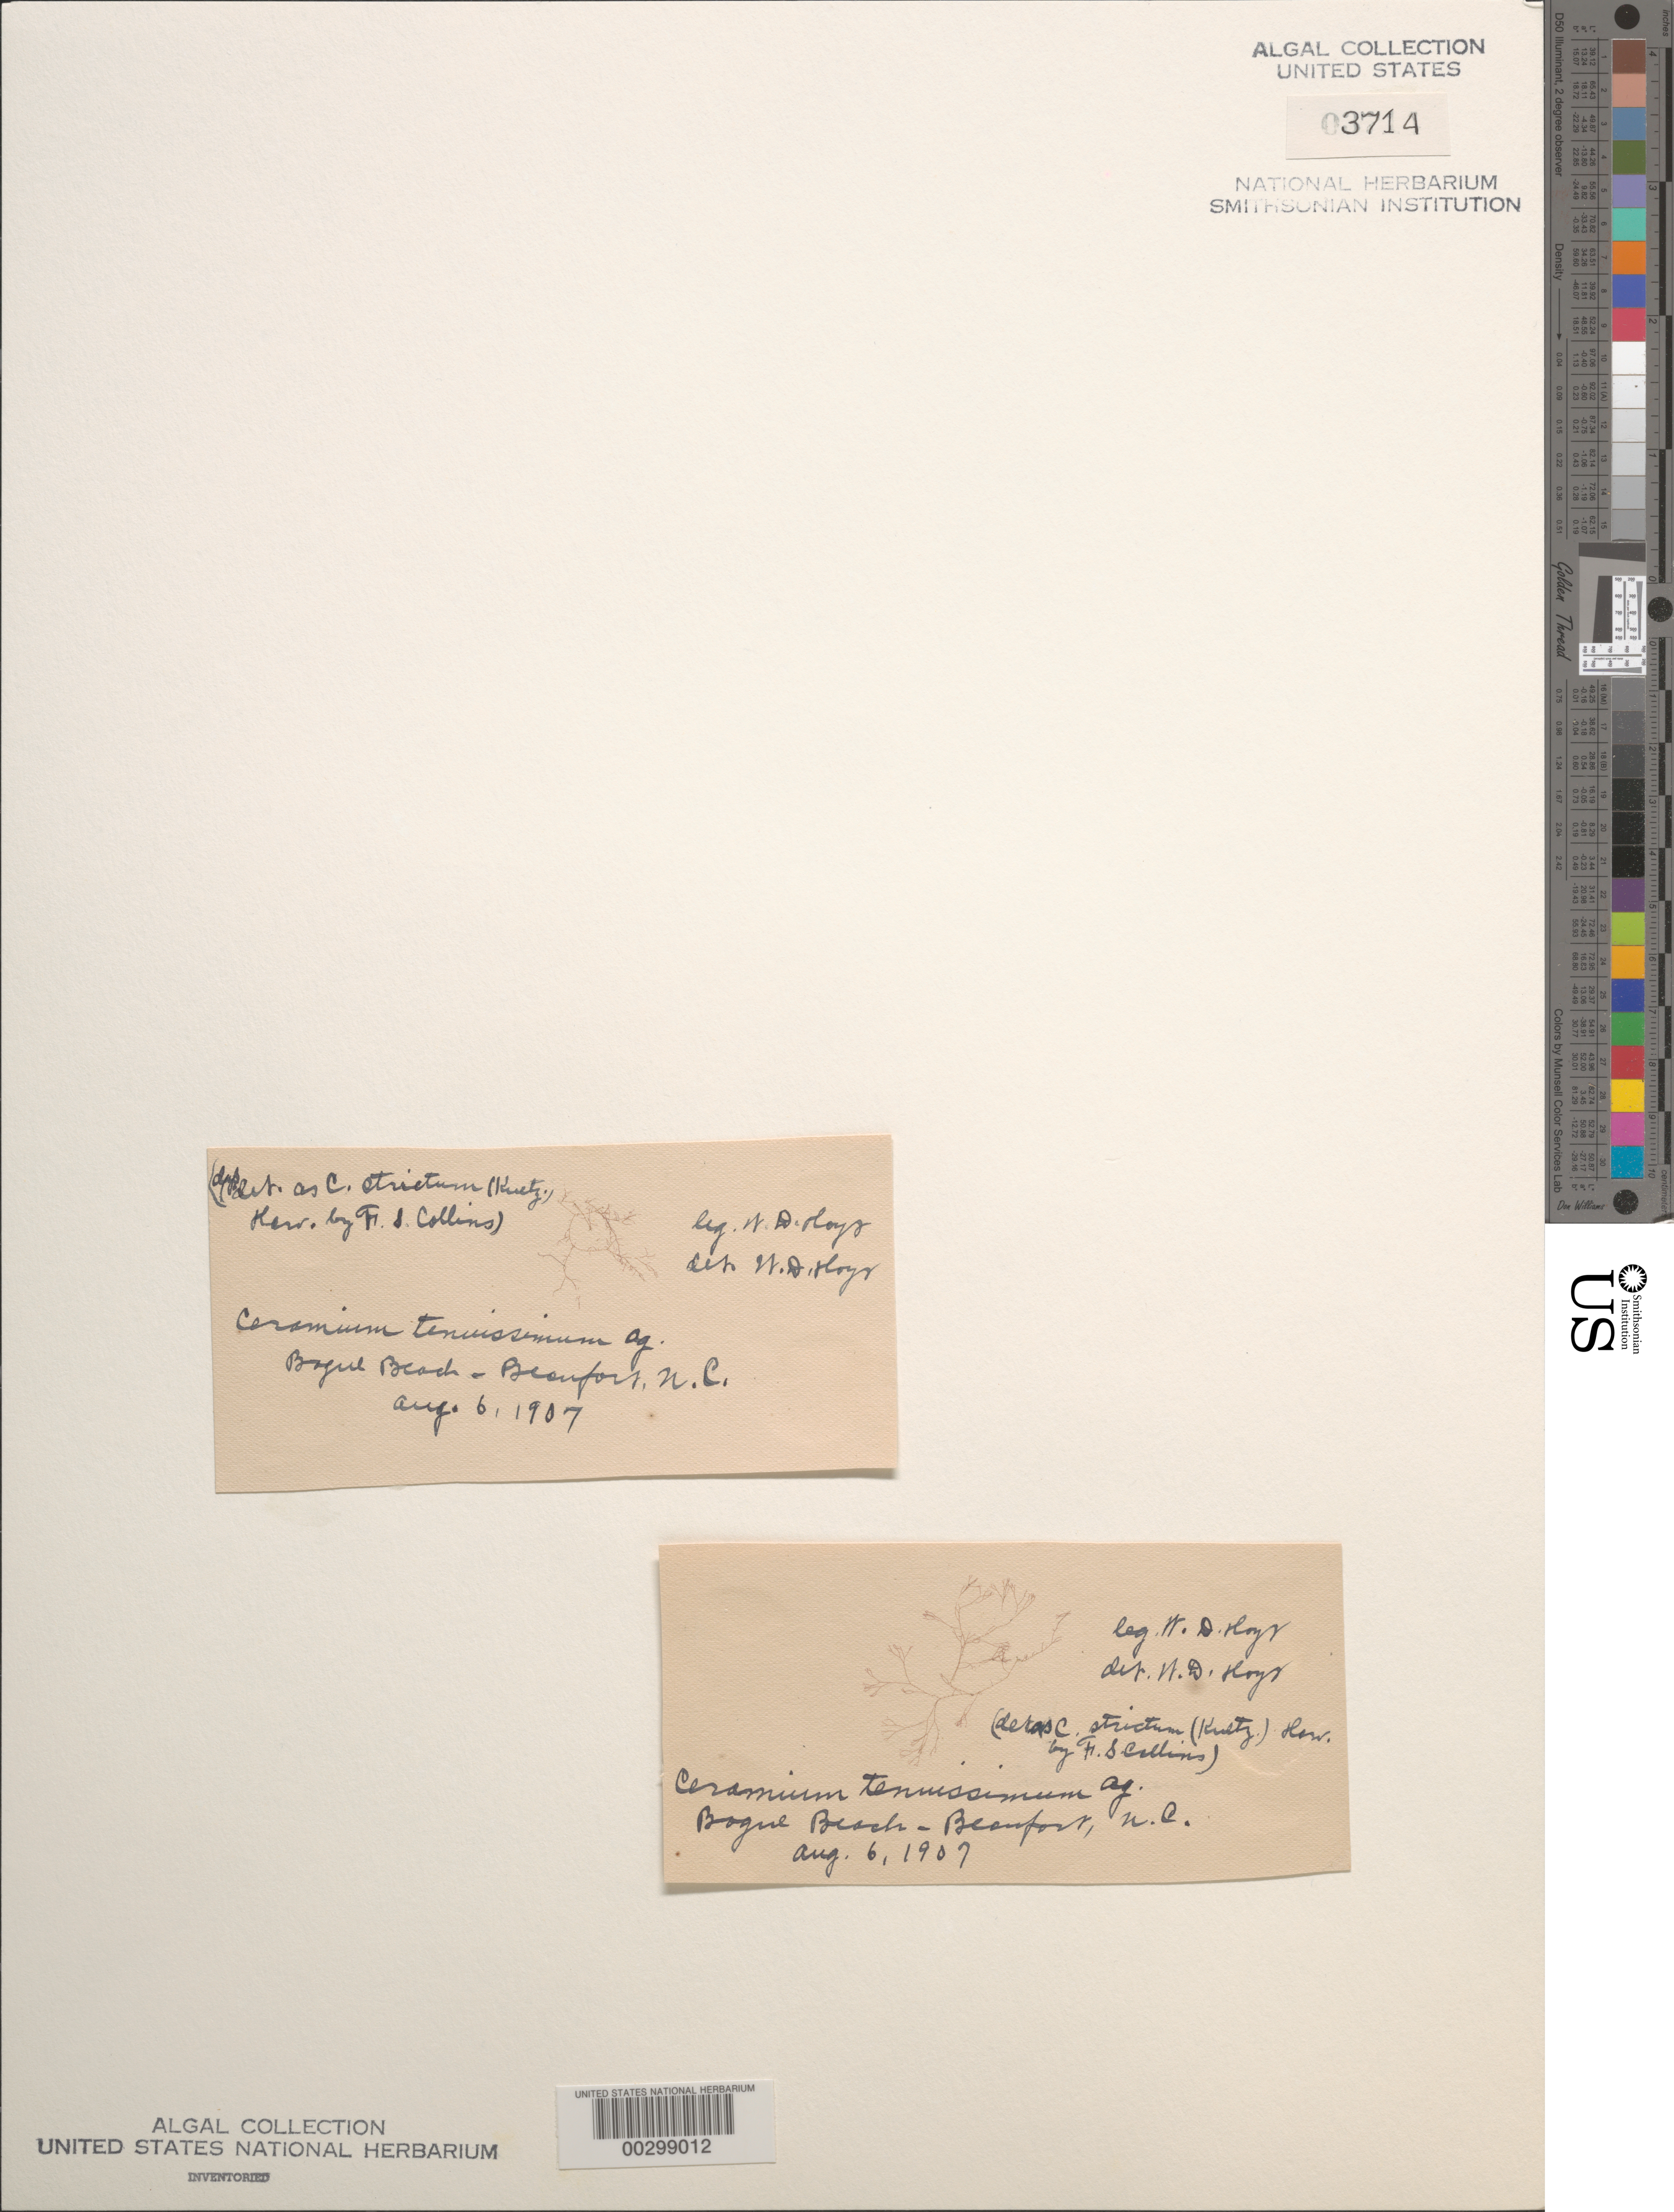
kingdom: Plantae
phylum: Rhodophyta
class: Florideophyceae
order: Ceramiales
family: Ceramiaceae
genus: Ceramium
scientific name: Ceramium diaphanum var. obscura, ined., 7/2023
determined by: Algae name updating Project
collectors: W. D. Hoyt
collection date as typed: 06 Aug 1907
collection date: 1907-08-06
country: United States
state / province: North Carolina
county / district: Carteret County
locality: Beaufort, Bogue Beach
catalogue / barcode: US 3714